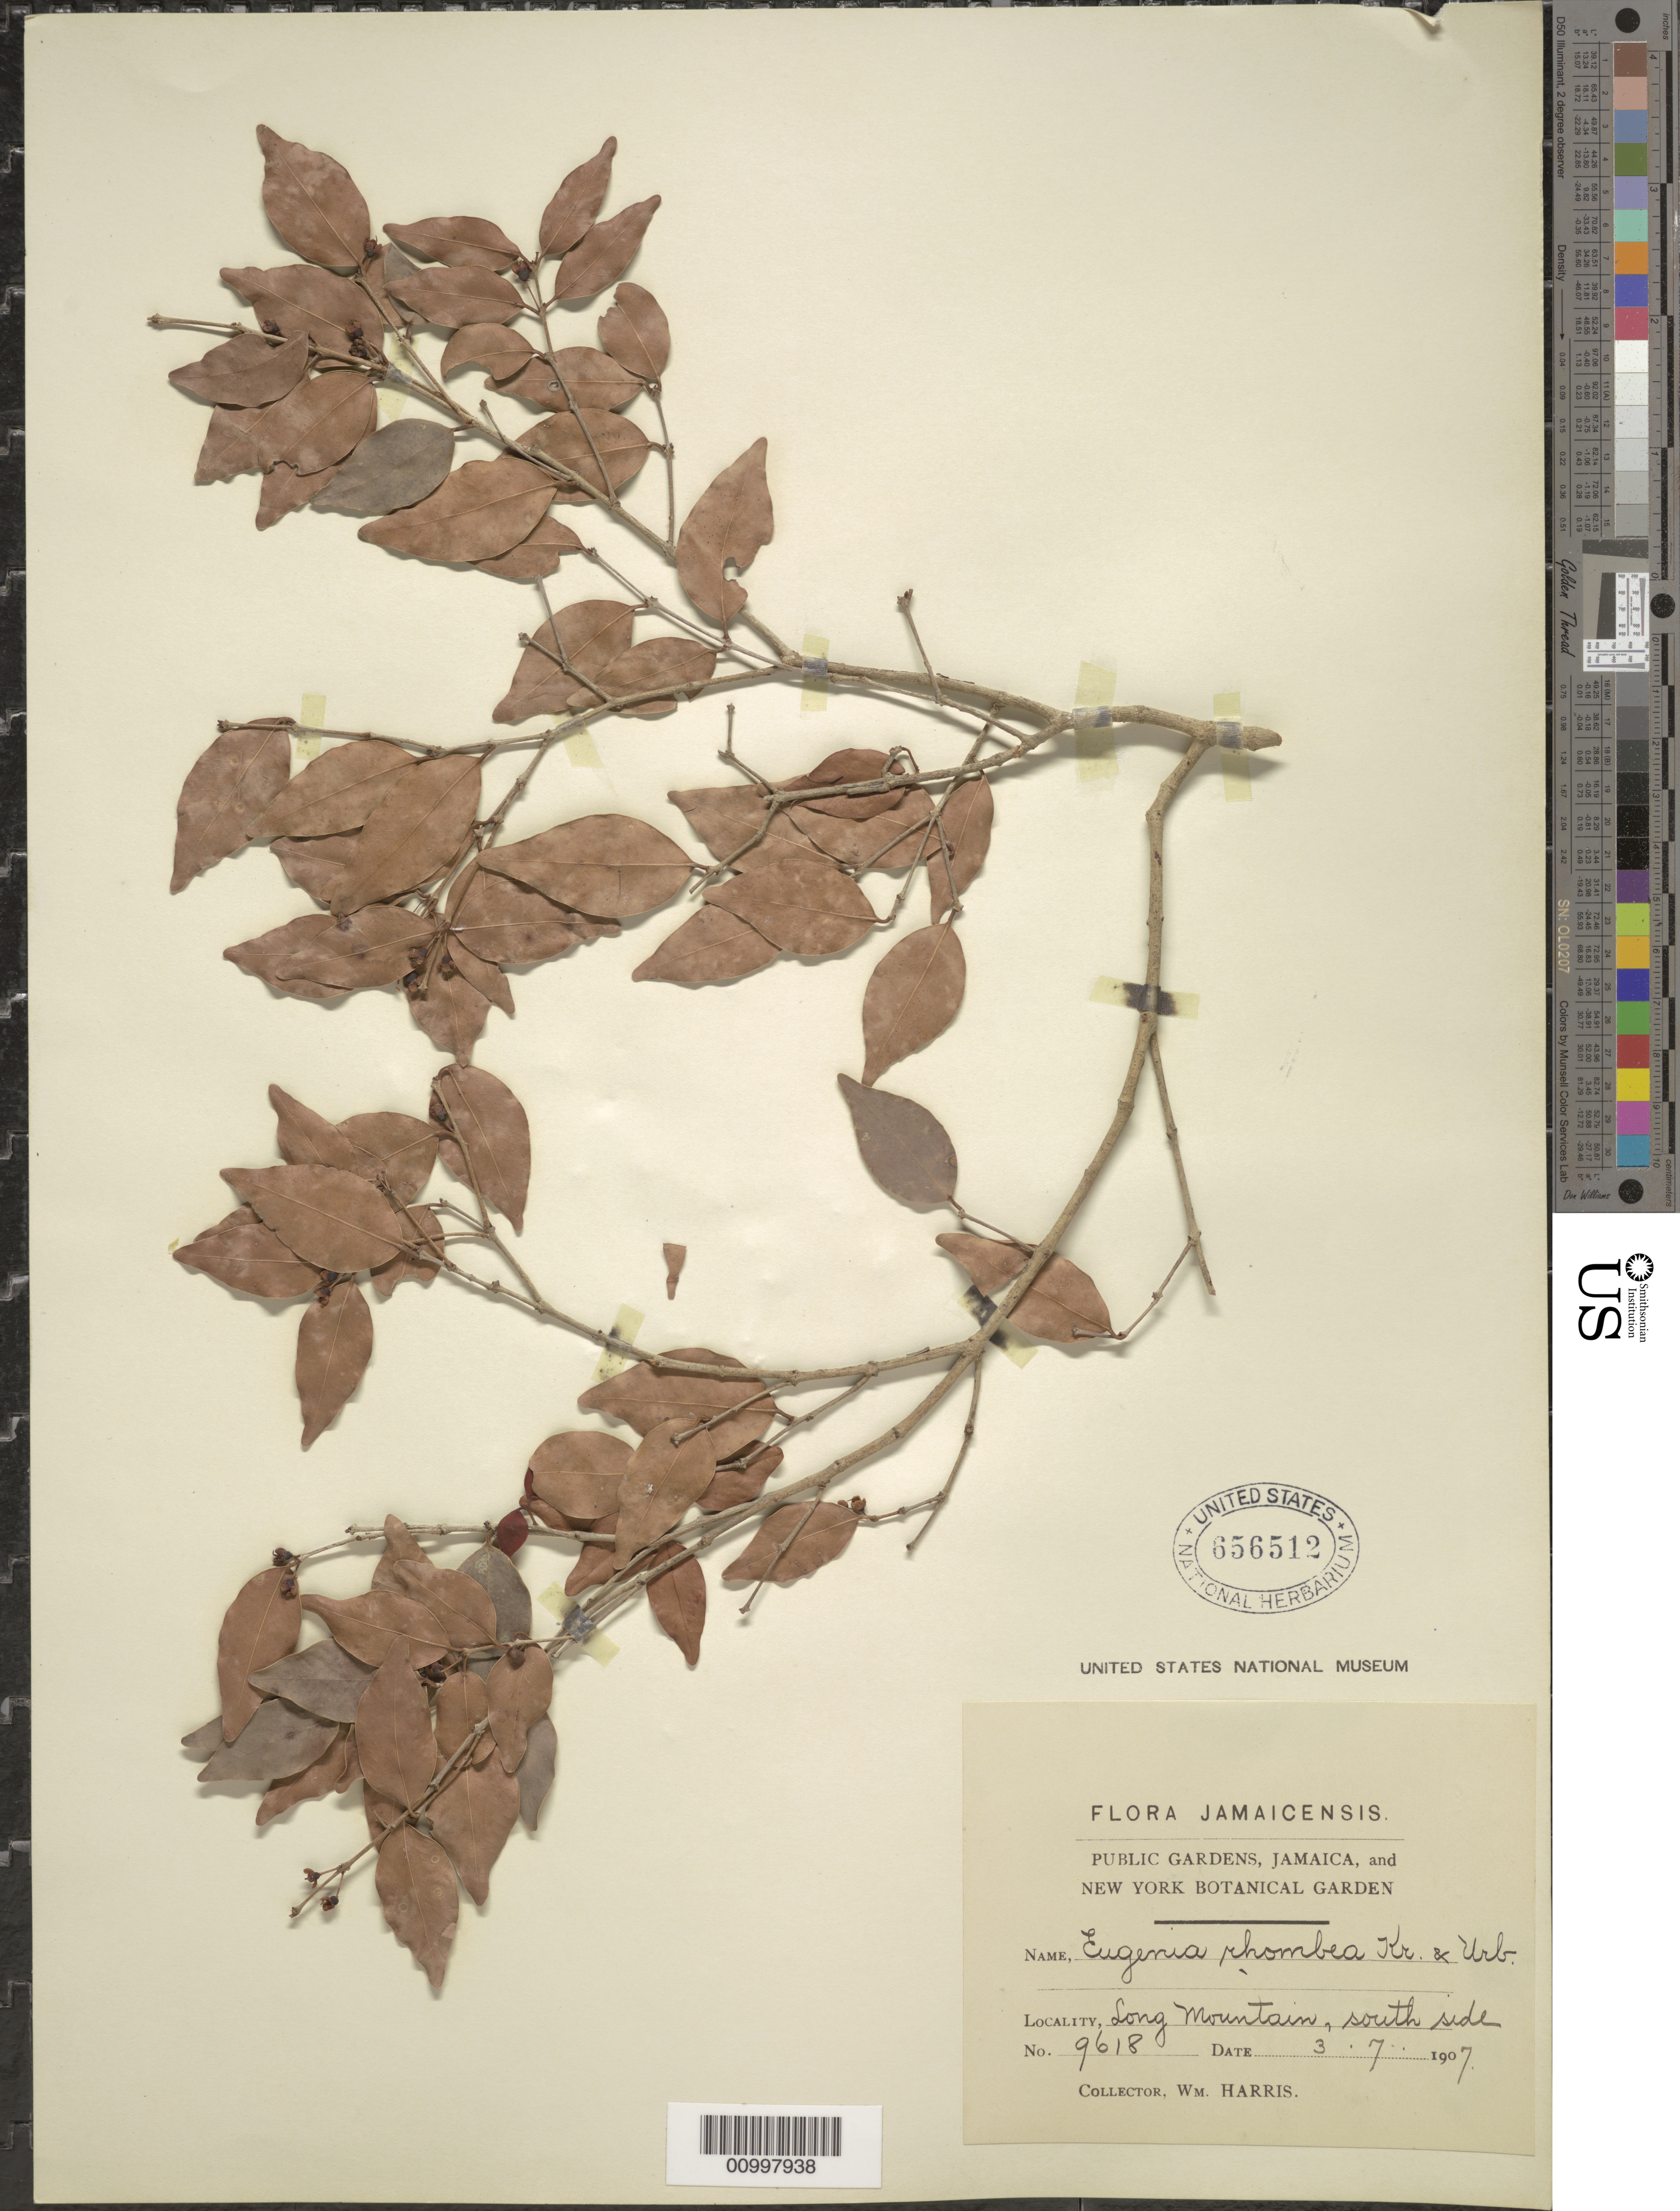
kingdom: Plantae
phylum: Tracheophyta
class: Magnoliopsida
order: Myrtales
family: Myrtaceae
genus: Eugenia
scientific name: Eugenia rhombea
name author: (O. Berg) Krug & Urb.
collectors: W. Harris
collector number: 9618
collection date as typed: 03 Jul 1907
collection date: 1907-07-03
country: Jamaica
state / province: Saint Andrew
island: Jamaica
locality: Long Mountain, south side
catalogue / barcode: US 656512